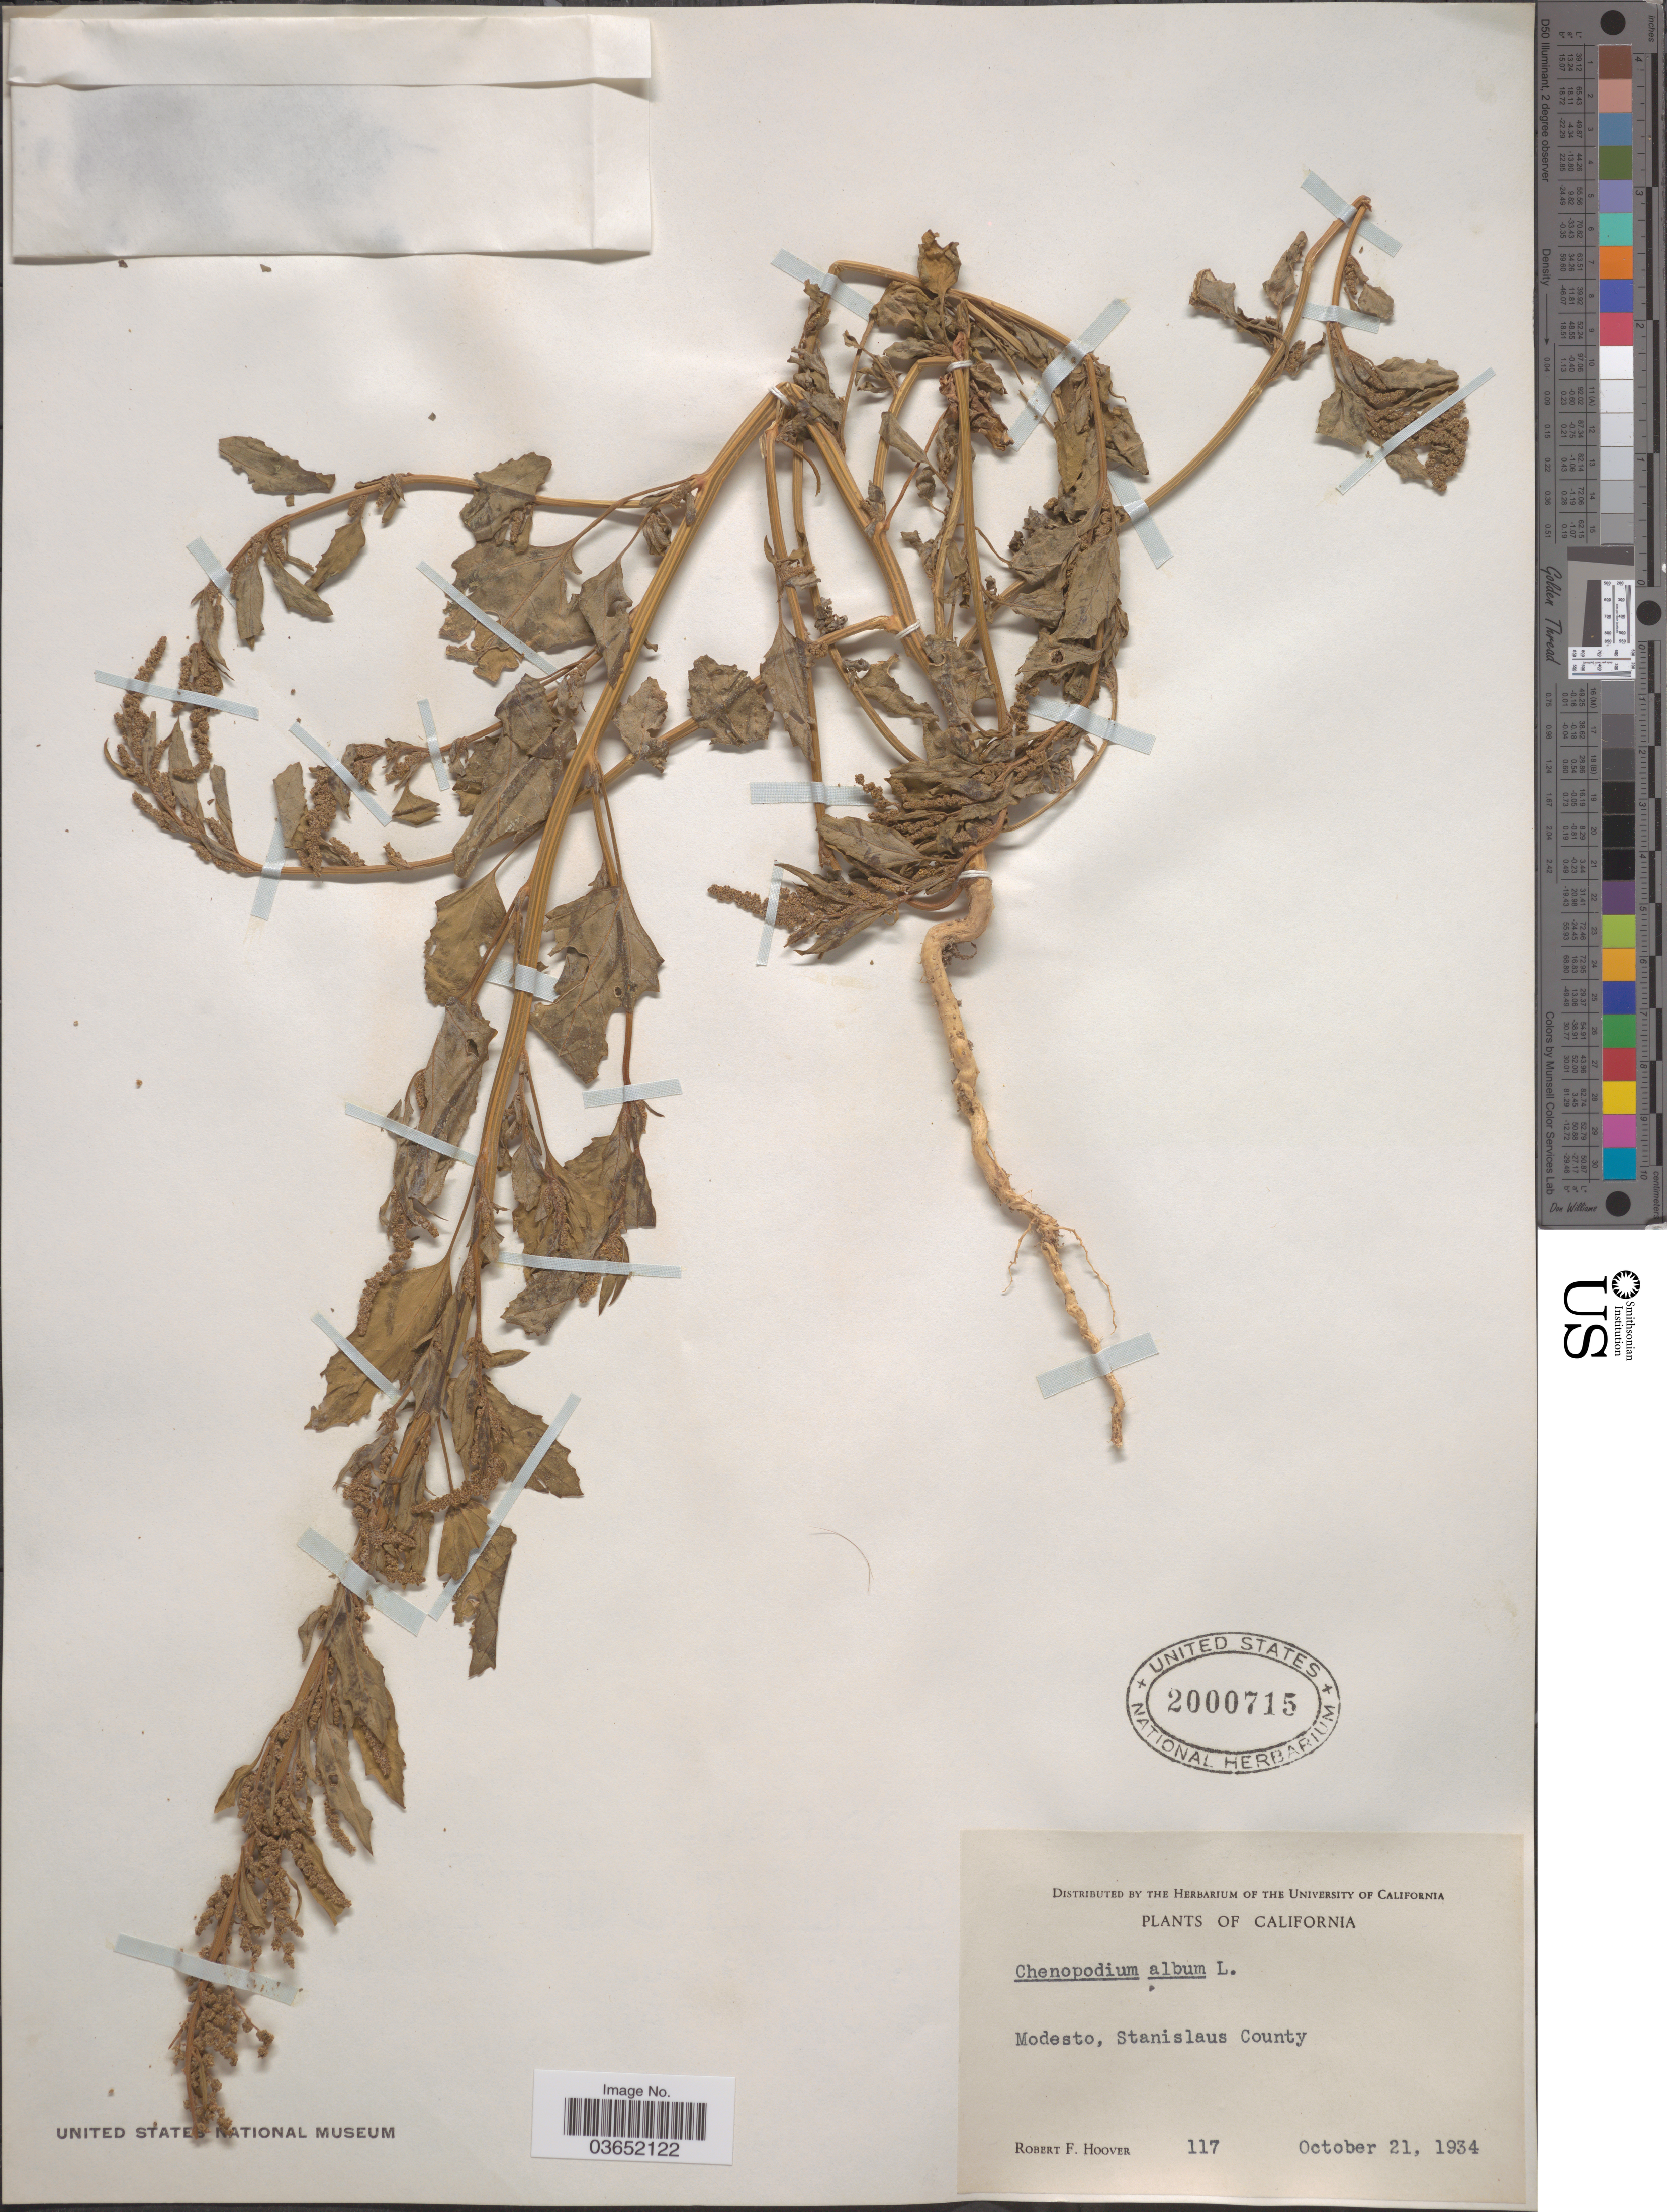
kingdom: Plantae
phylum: Tracheophyta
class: Magnoliopsida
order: Caryophyllales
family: Amaranthaceae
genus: Chenopodium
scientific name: Chenopodium album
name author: L.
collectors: R. F. Hoover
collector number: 117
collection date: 1934-10-21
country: United States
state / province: California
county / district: Stanislaus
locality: Modesto, Stanislaus County.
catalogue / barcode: US 2000715